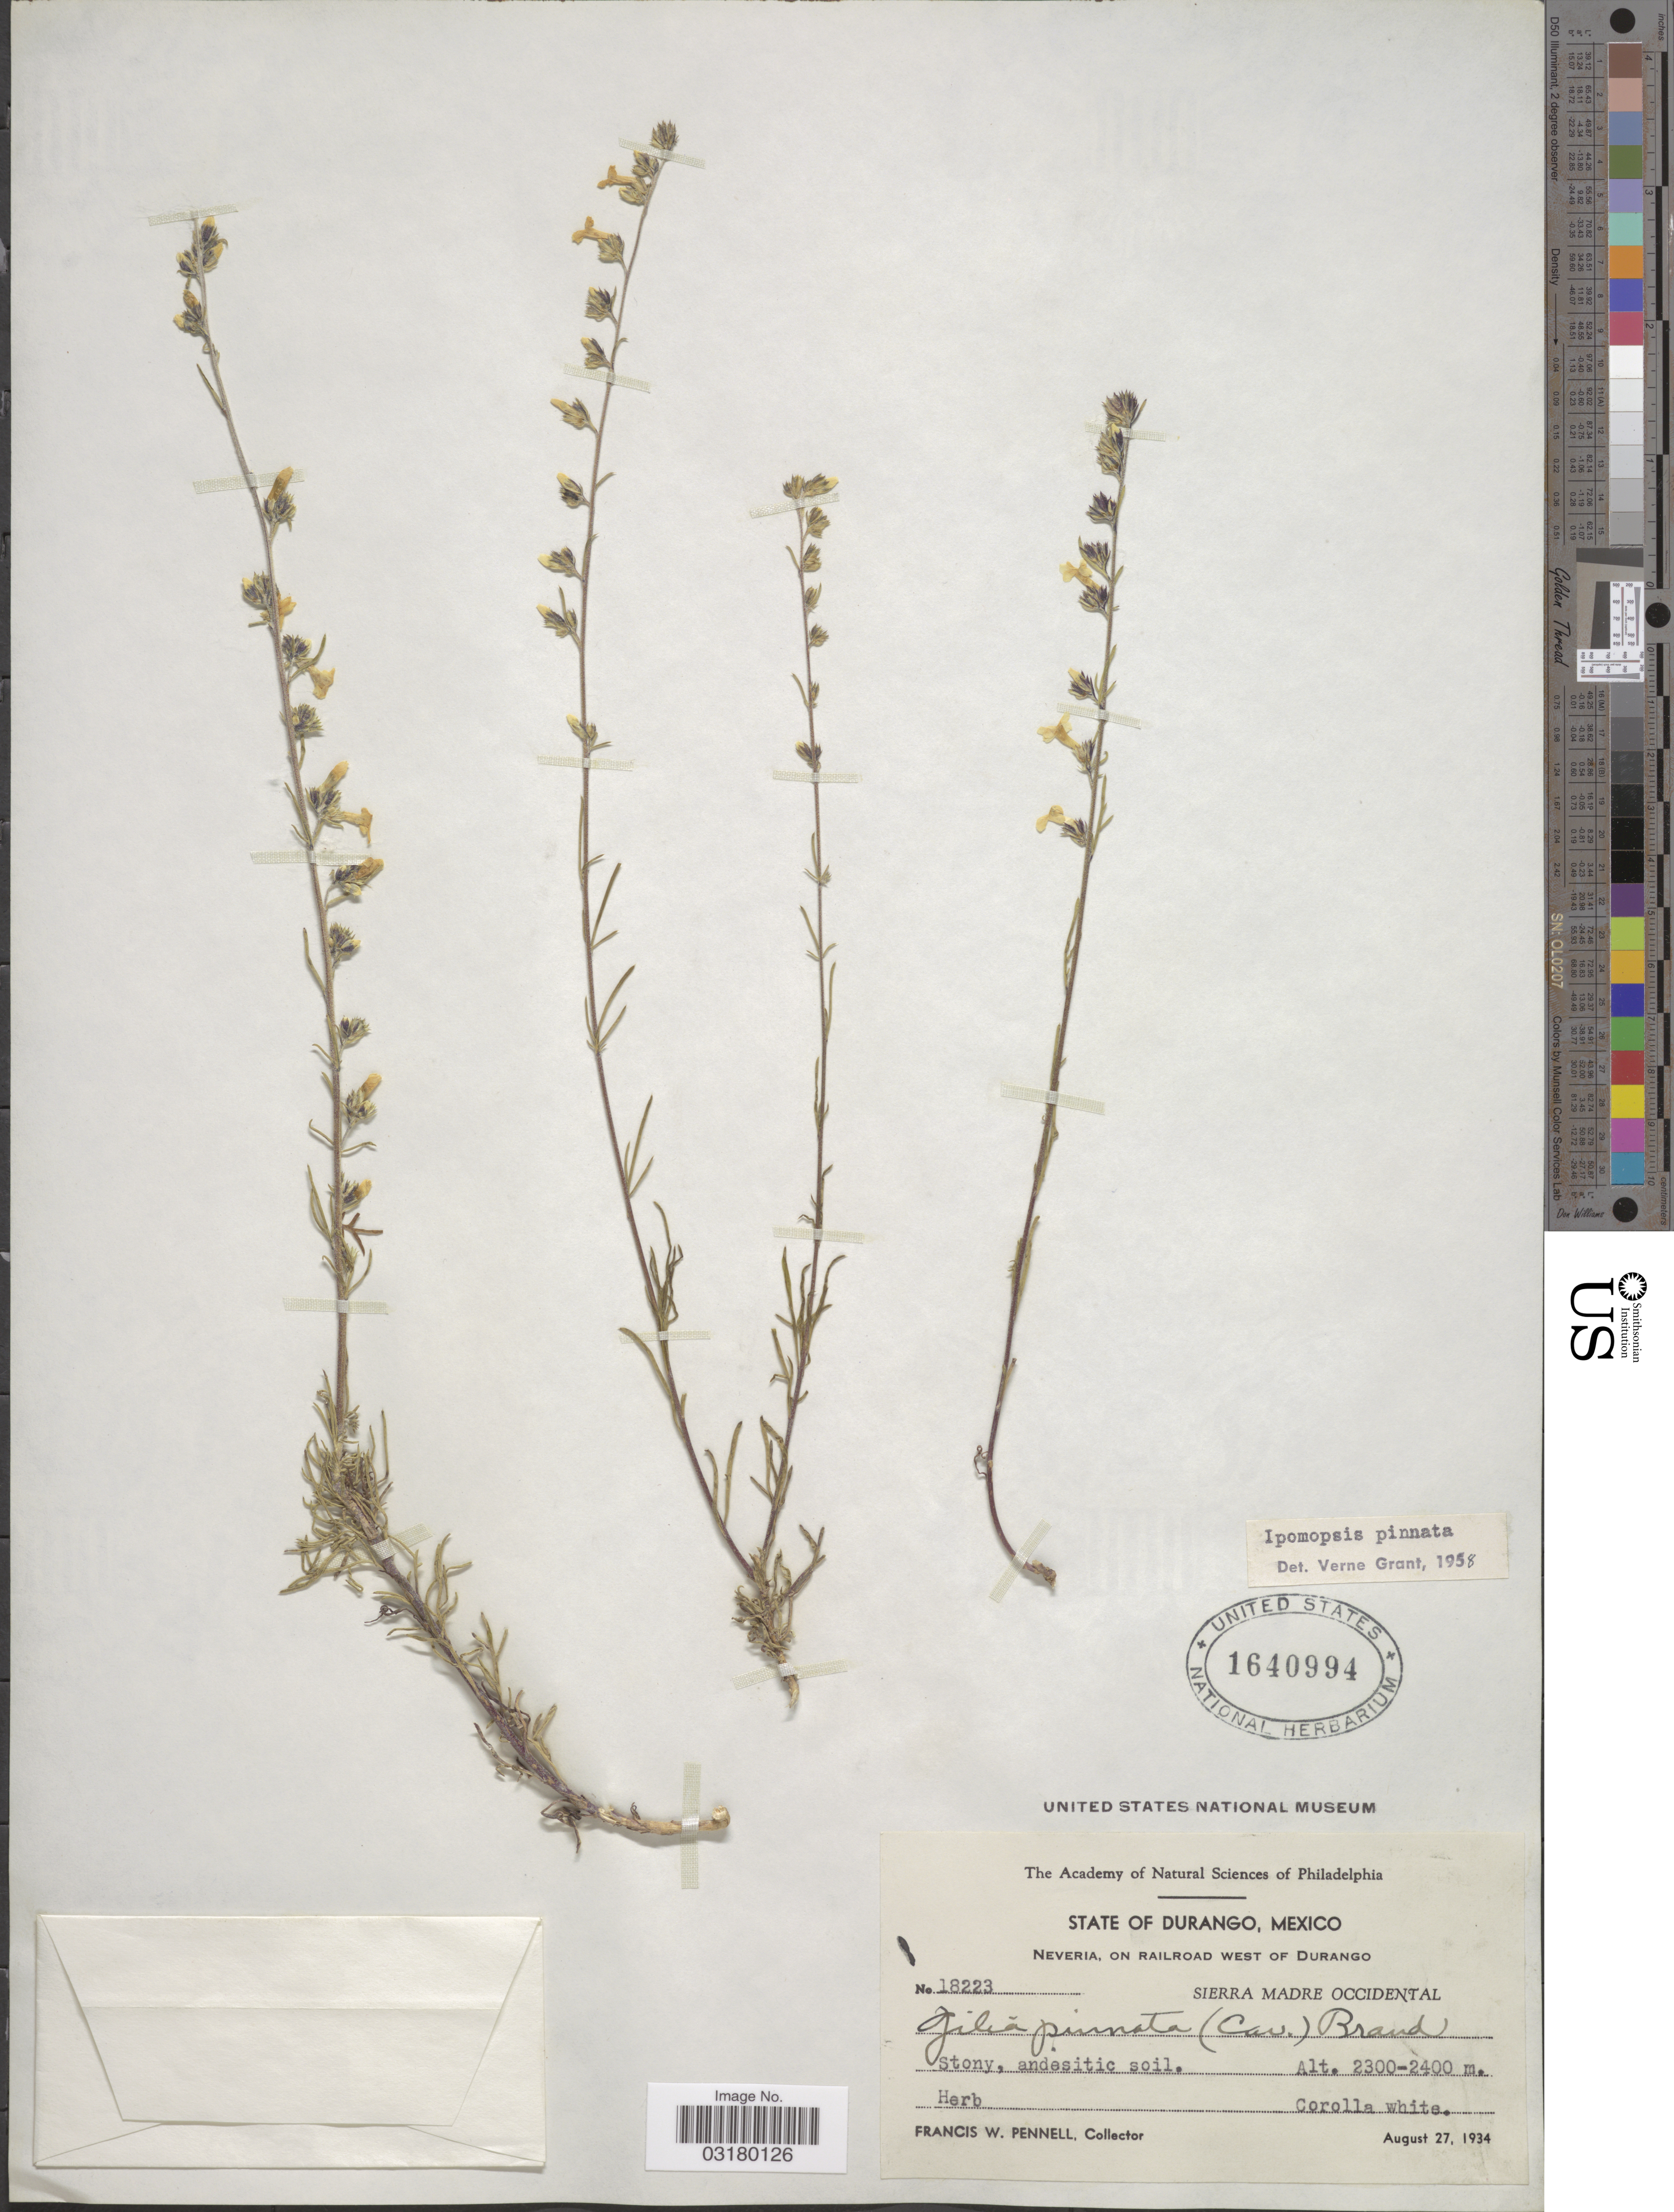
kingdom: Plantae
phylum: Tracheophyta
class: Magnoliopsida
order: Ericales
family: Polemoniaceae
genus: Ipomopsis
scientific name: Ipomopsis pinnata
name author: (Cav.) V.E. Grant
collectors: F. W. Pennell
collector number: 18223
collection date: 1934-08-27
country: Mexico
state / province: Durango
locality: State of Durango. Neveria, on railroad west of Durango. Sierra Madre Occidental.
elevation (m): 2300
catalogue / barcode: US 1640994